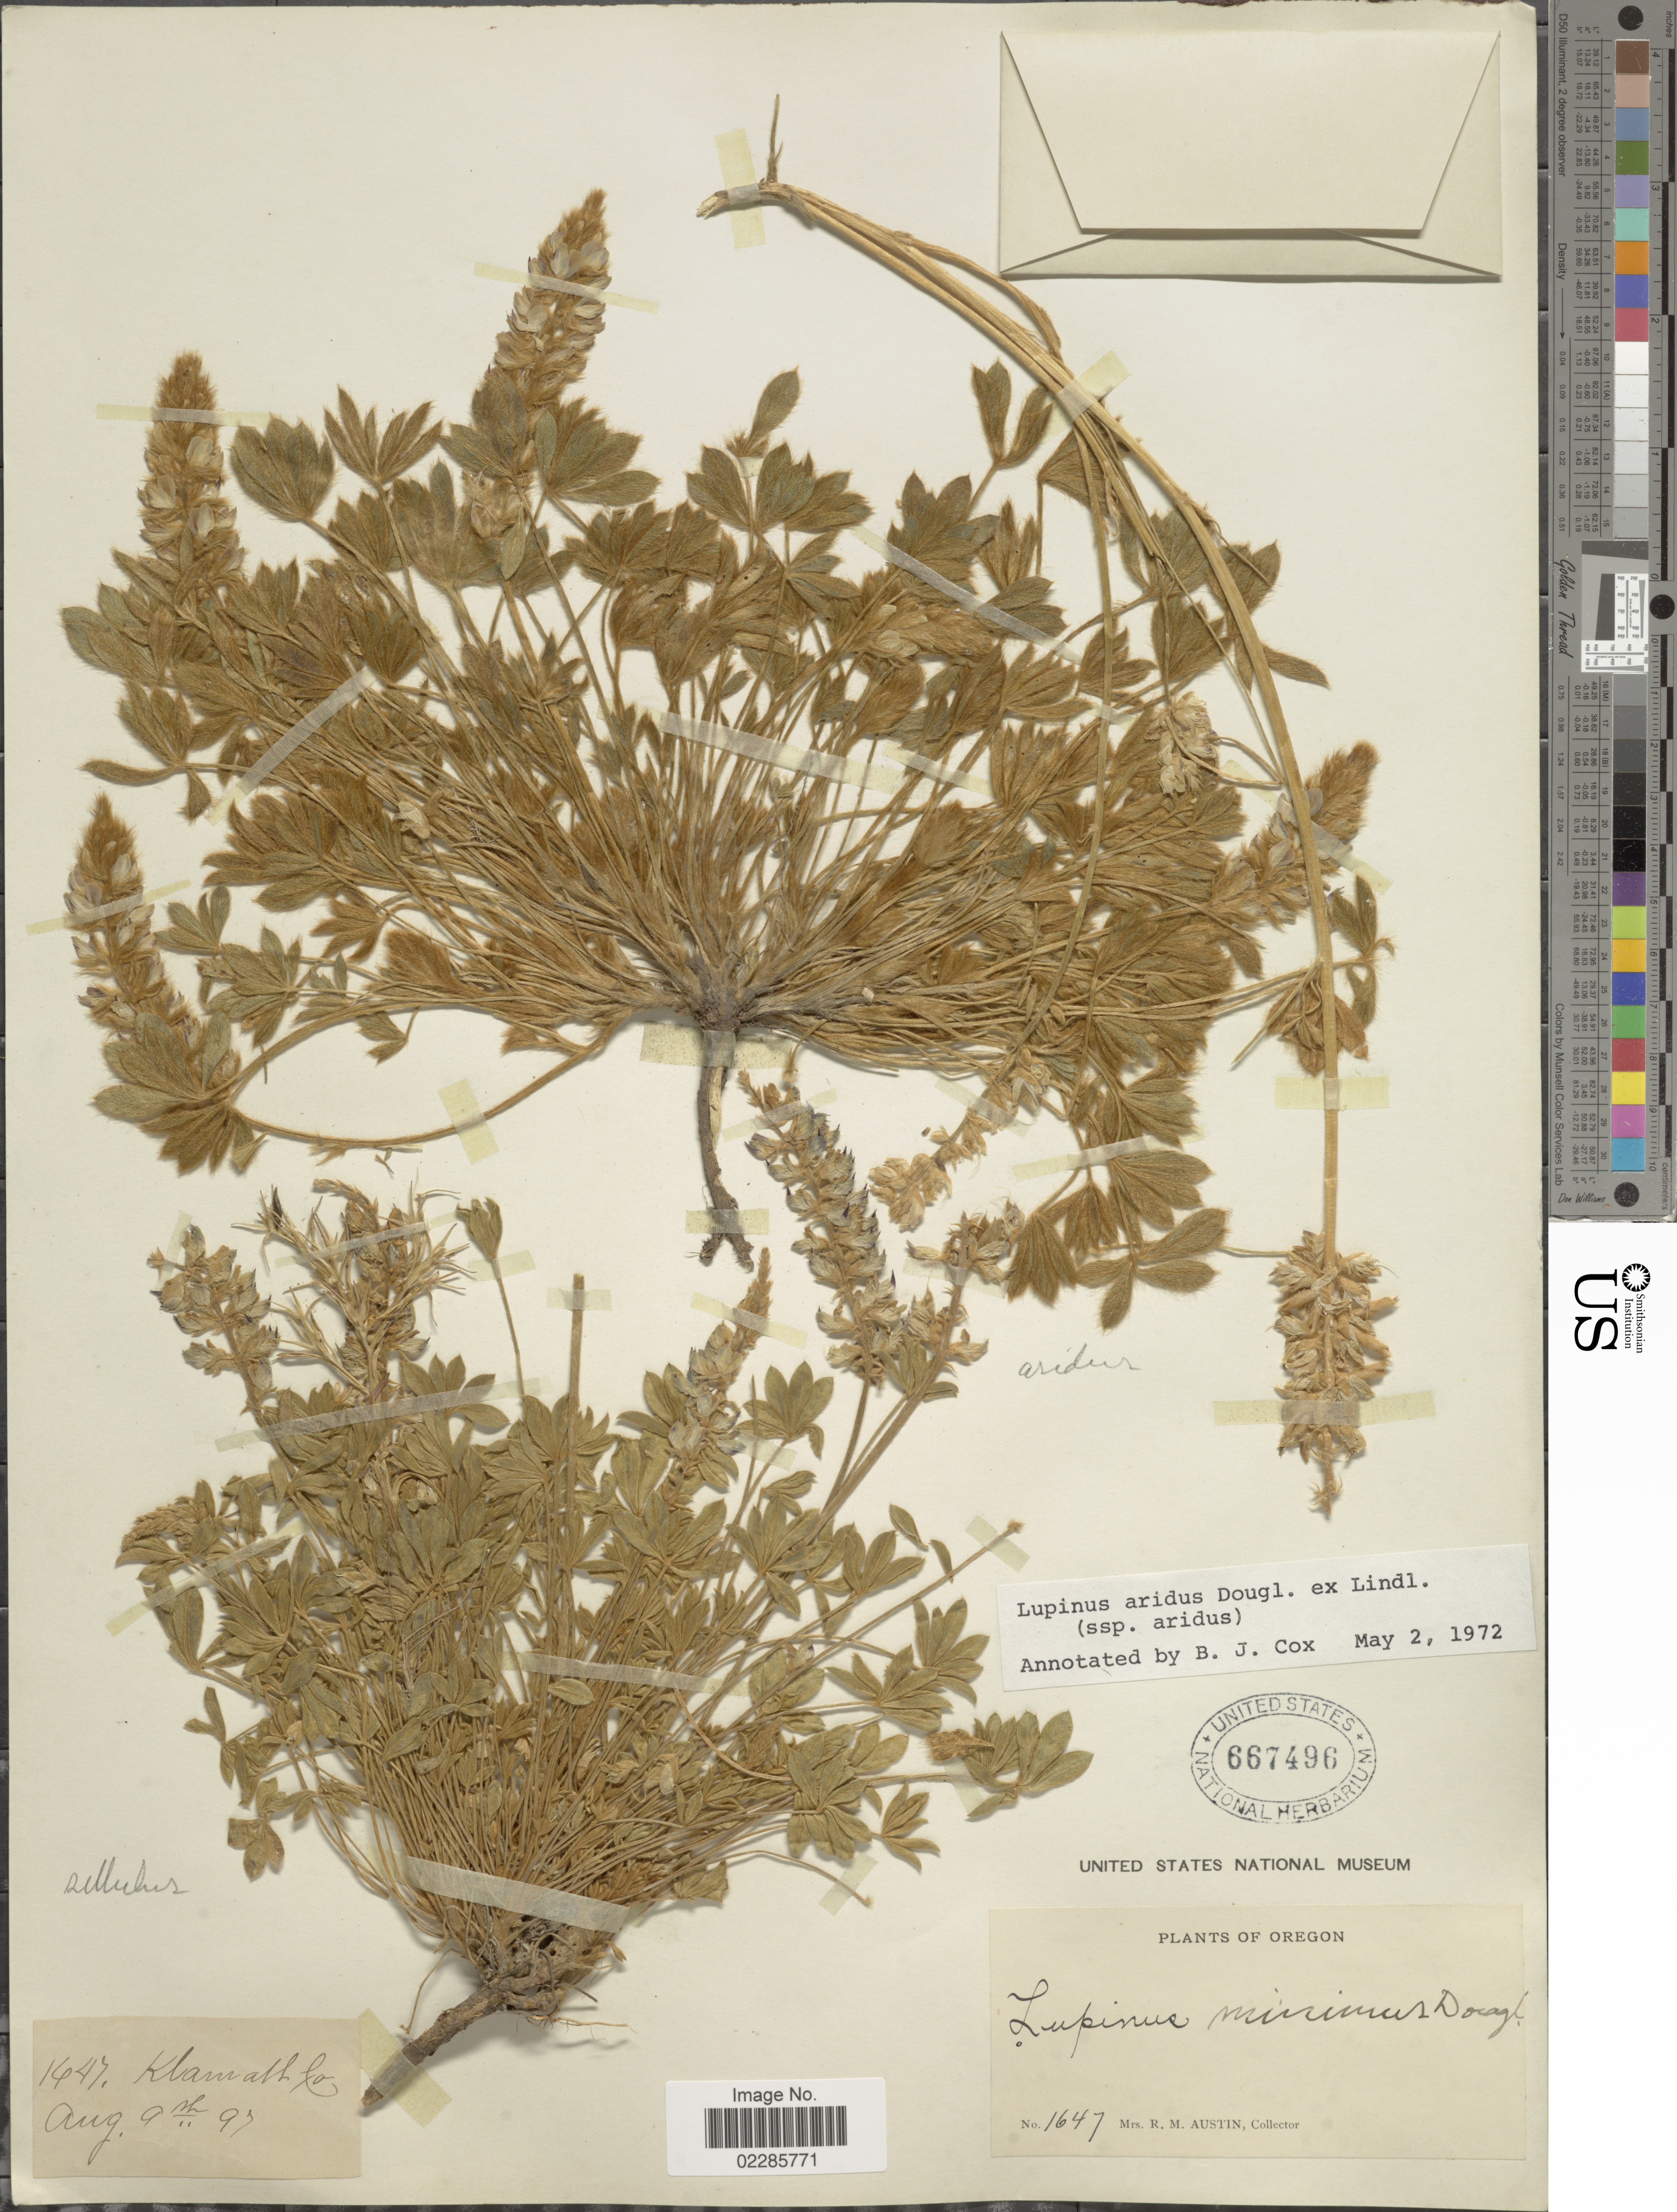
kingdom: Plantae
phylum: Tracheophyta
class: Magnoliopsida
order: Fabales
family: Fabaceae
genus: Lupinus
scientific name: Lupinus aridus subsp. aridus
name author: Douglas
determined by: Cox, B. J.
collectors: R. Austin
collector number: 1647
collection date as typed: Transcribed d/m/y: 9/8/97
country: United States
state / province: Oregon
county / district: Klamath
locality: Klamath Co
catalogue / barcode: US 667496